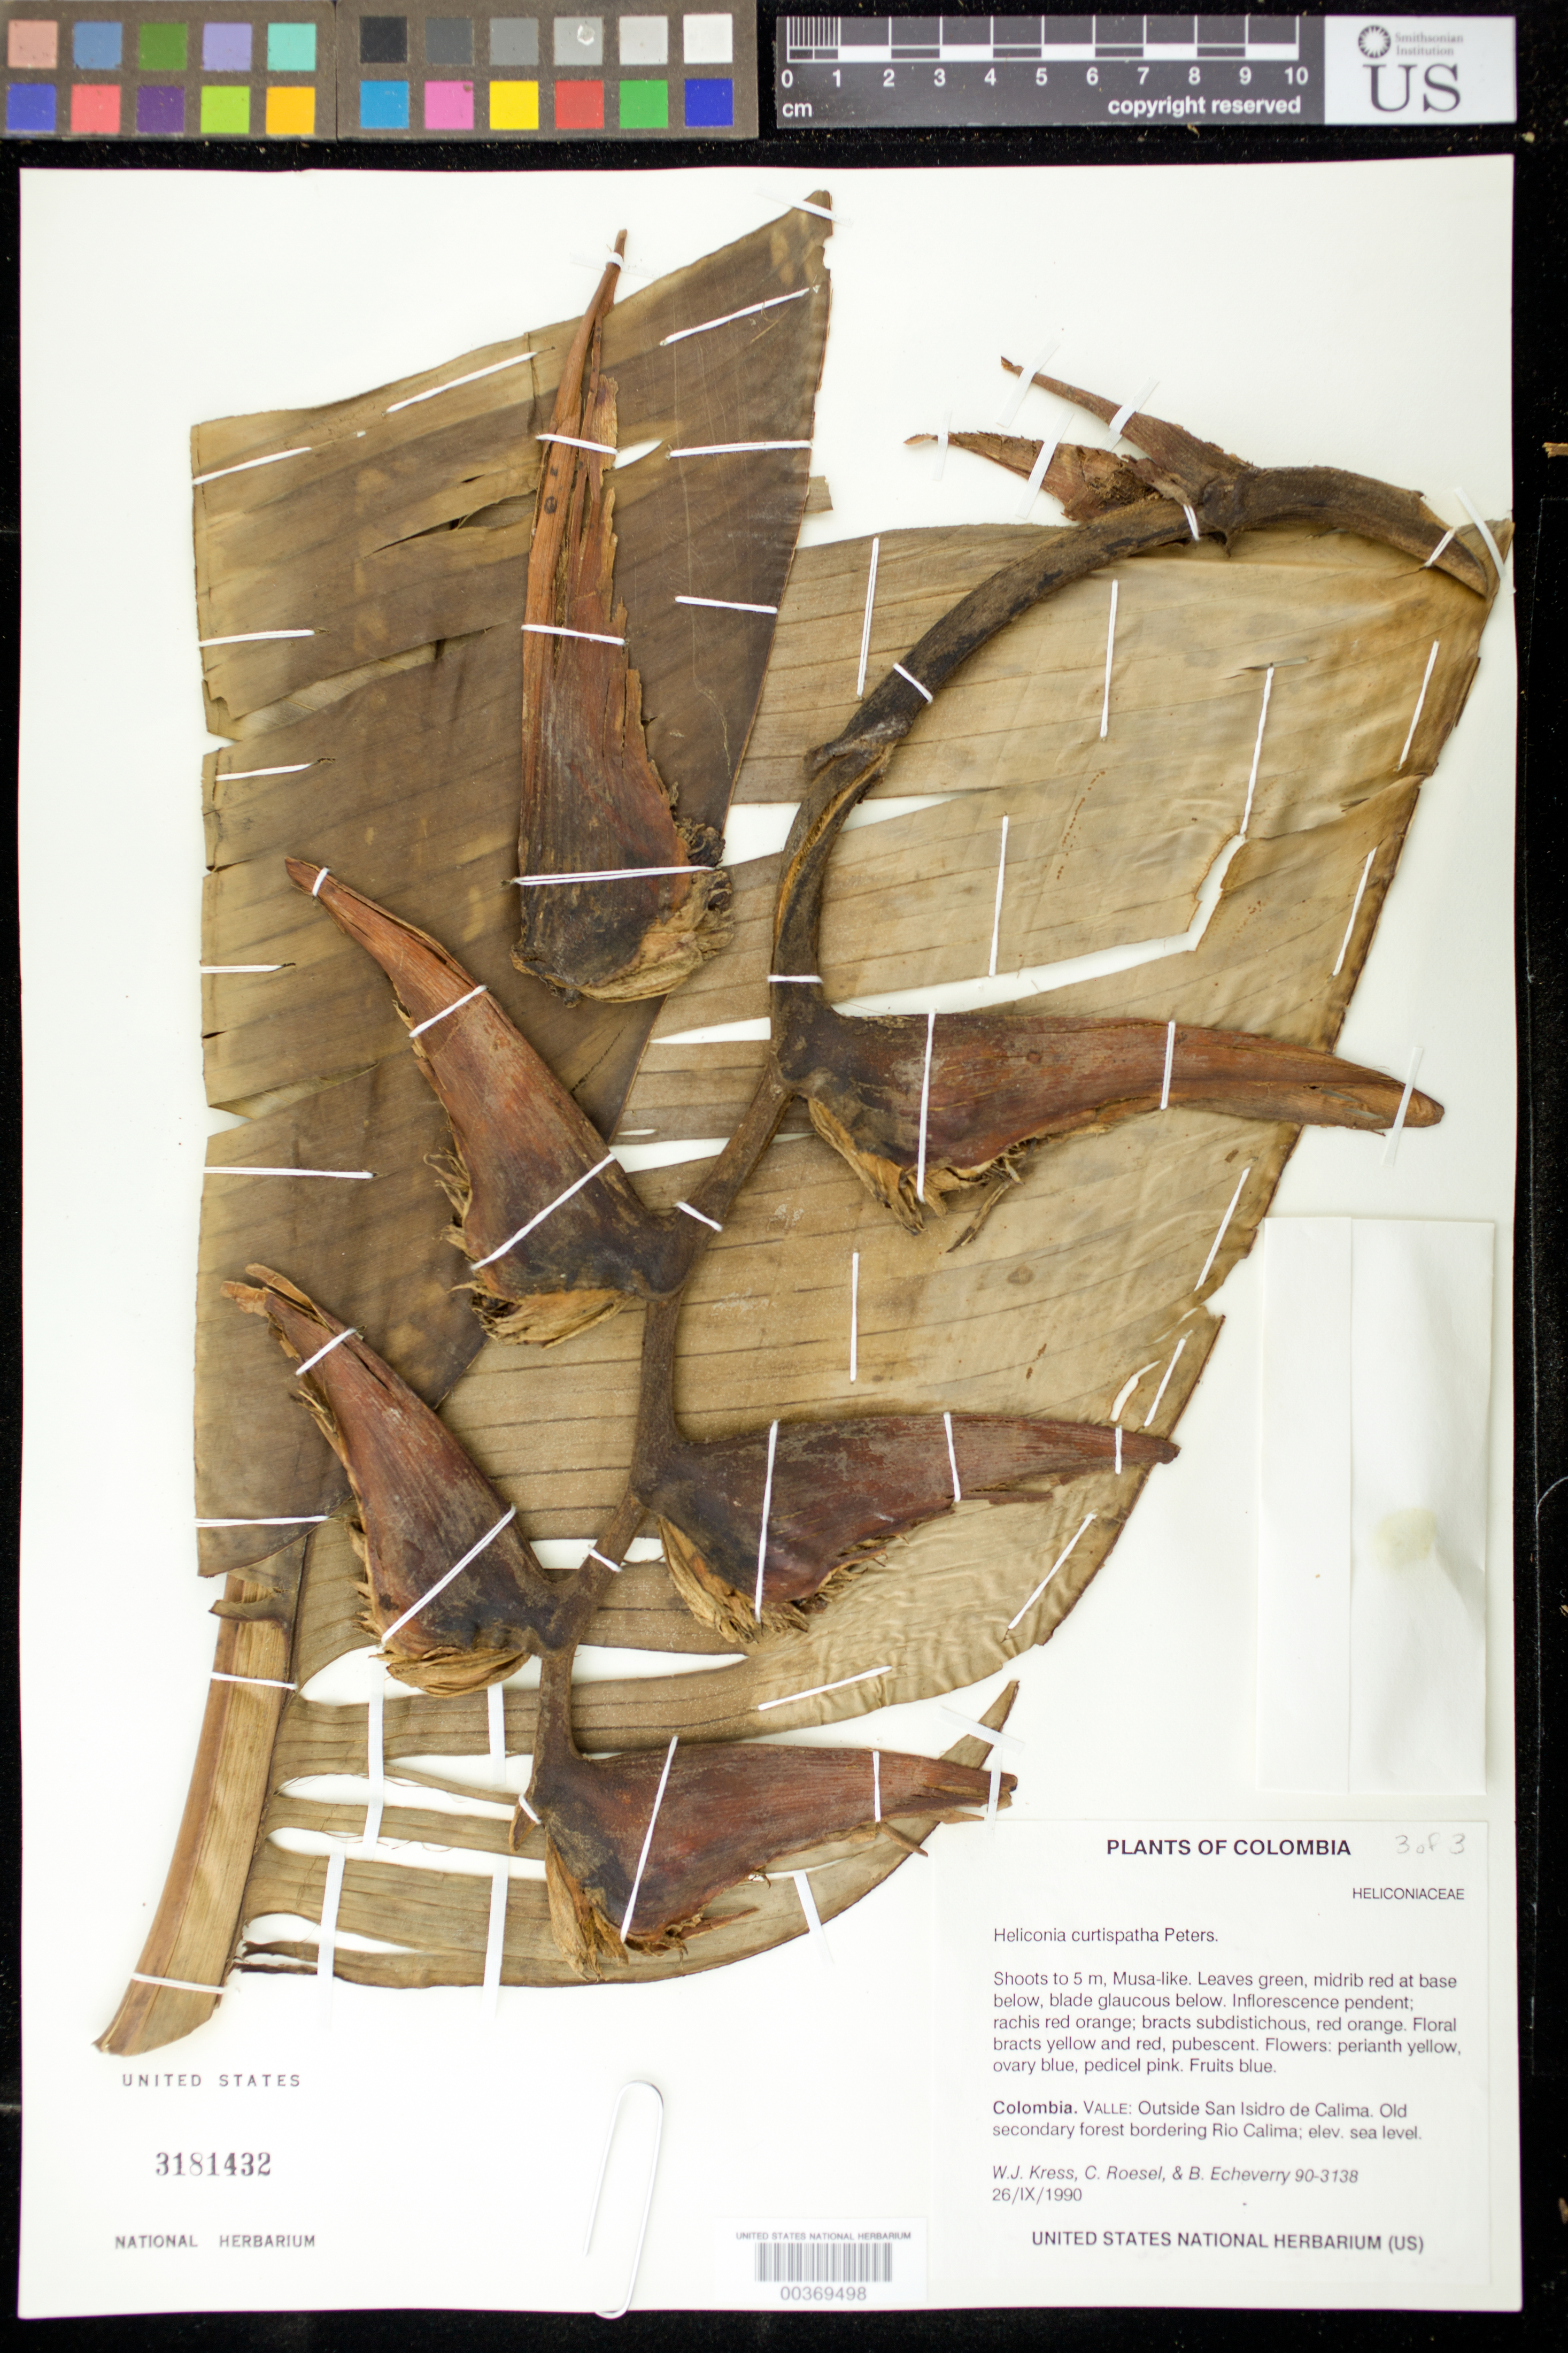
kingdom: Plantae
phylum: Tracheophyta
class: Liliopsida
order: Zingiberales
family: Heliconiaceae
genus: Heliconia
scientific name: Heliconia curtispatha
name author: Petersen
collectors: W. J. Kress, C. S. Roesel & B. Echeverry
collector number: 90-3138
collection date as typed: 26 Sep 1990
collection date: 1990-09-26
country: Colombia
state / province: Valle del Cauca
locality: Valle: outside San Isidro de Calima, sea level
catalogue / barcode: US 3181432